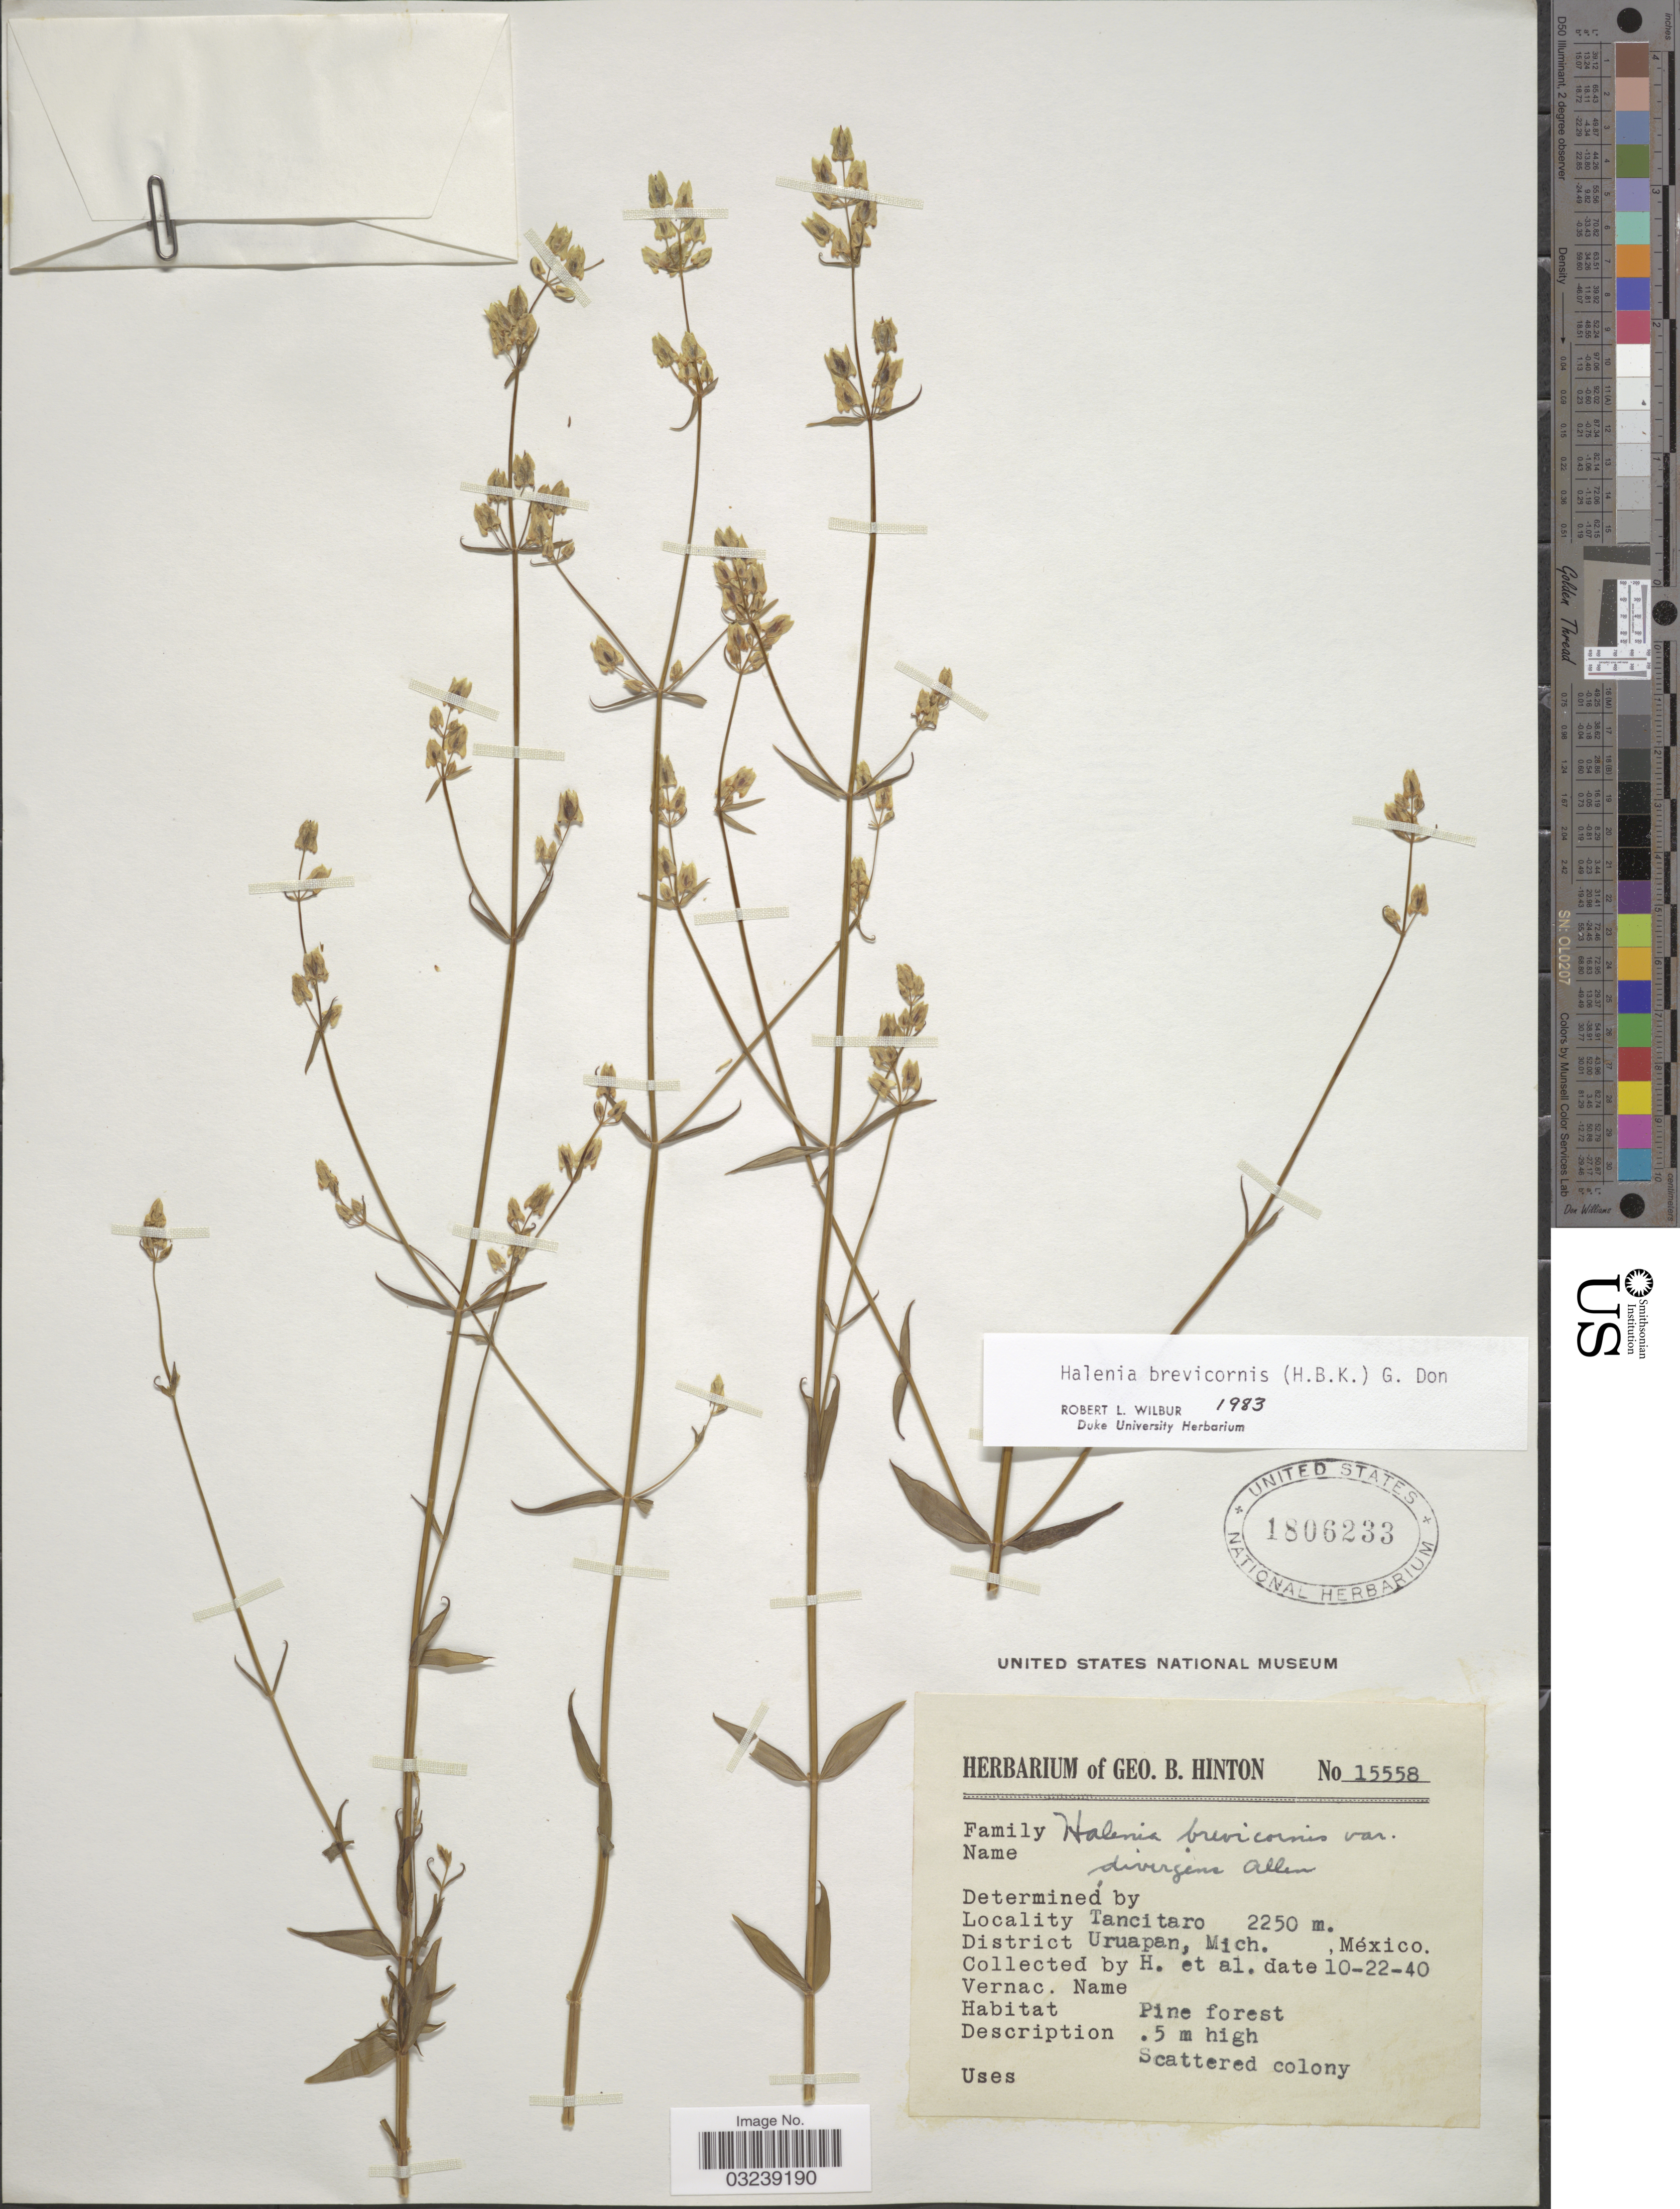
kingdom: Plantae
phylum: Tracheophyta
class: Magnoliopsida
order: Gentianales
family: Gentianaceae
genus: Halenia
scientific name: Halenia brevicornis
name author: (Kunth) G. Don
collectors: G. B. Hinton & et al.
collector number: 15558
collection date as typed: Transcribed d/m/y: 22/10/40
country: Mexico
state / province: Michoacán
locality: Tancitaro. District Uruapan.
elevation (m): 2250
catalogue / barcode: US 1806233